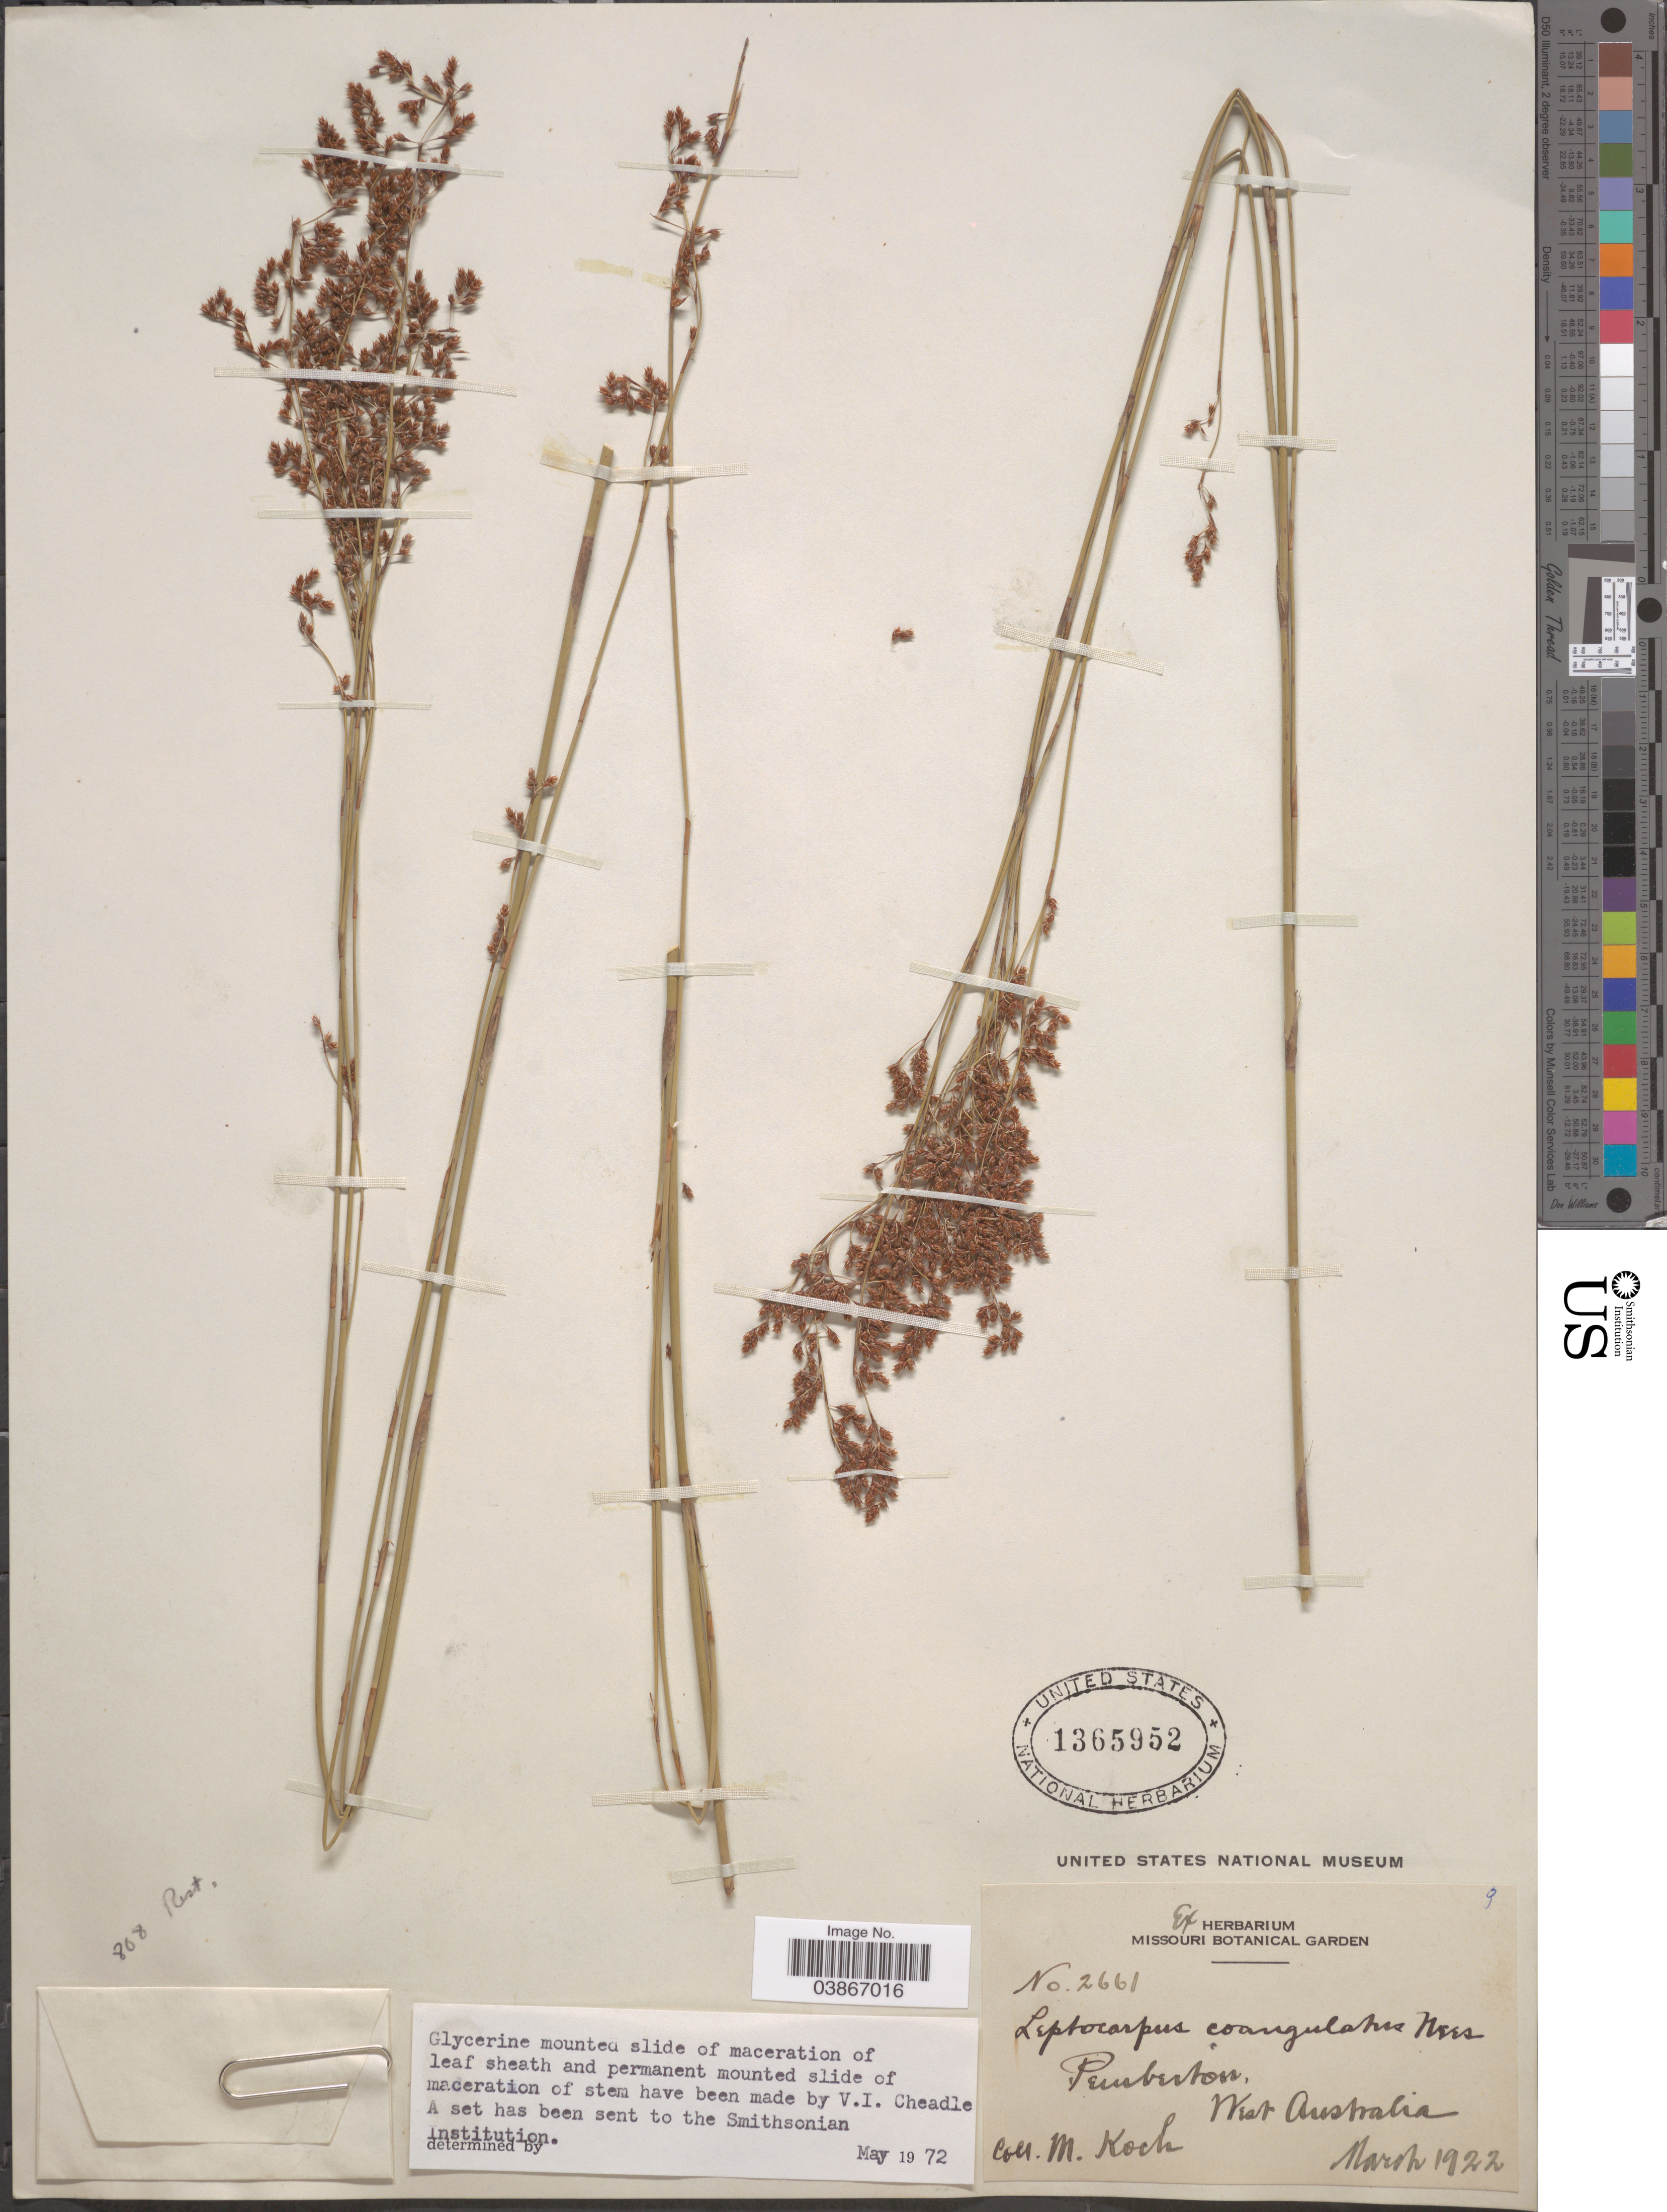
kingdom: Plantae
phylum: Tracheophyta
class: Liliopsida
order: Poales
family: Restionaceae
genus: Leptocarpus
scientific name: Leptocarpus coangustatus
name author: Nees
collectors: M. Koch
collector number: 2661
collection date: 1922-03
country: Australia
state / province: Western Australia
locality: Pemberton, West Australia.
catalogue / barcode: US 1365952